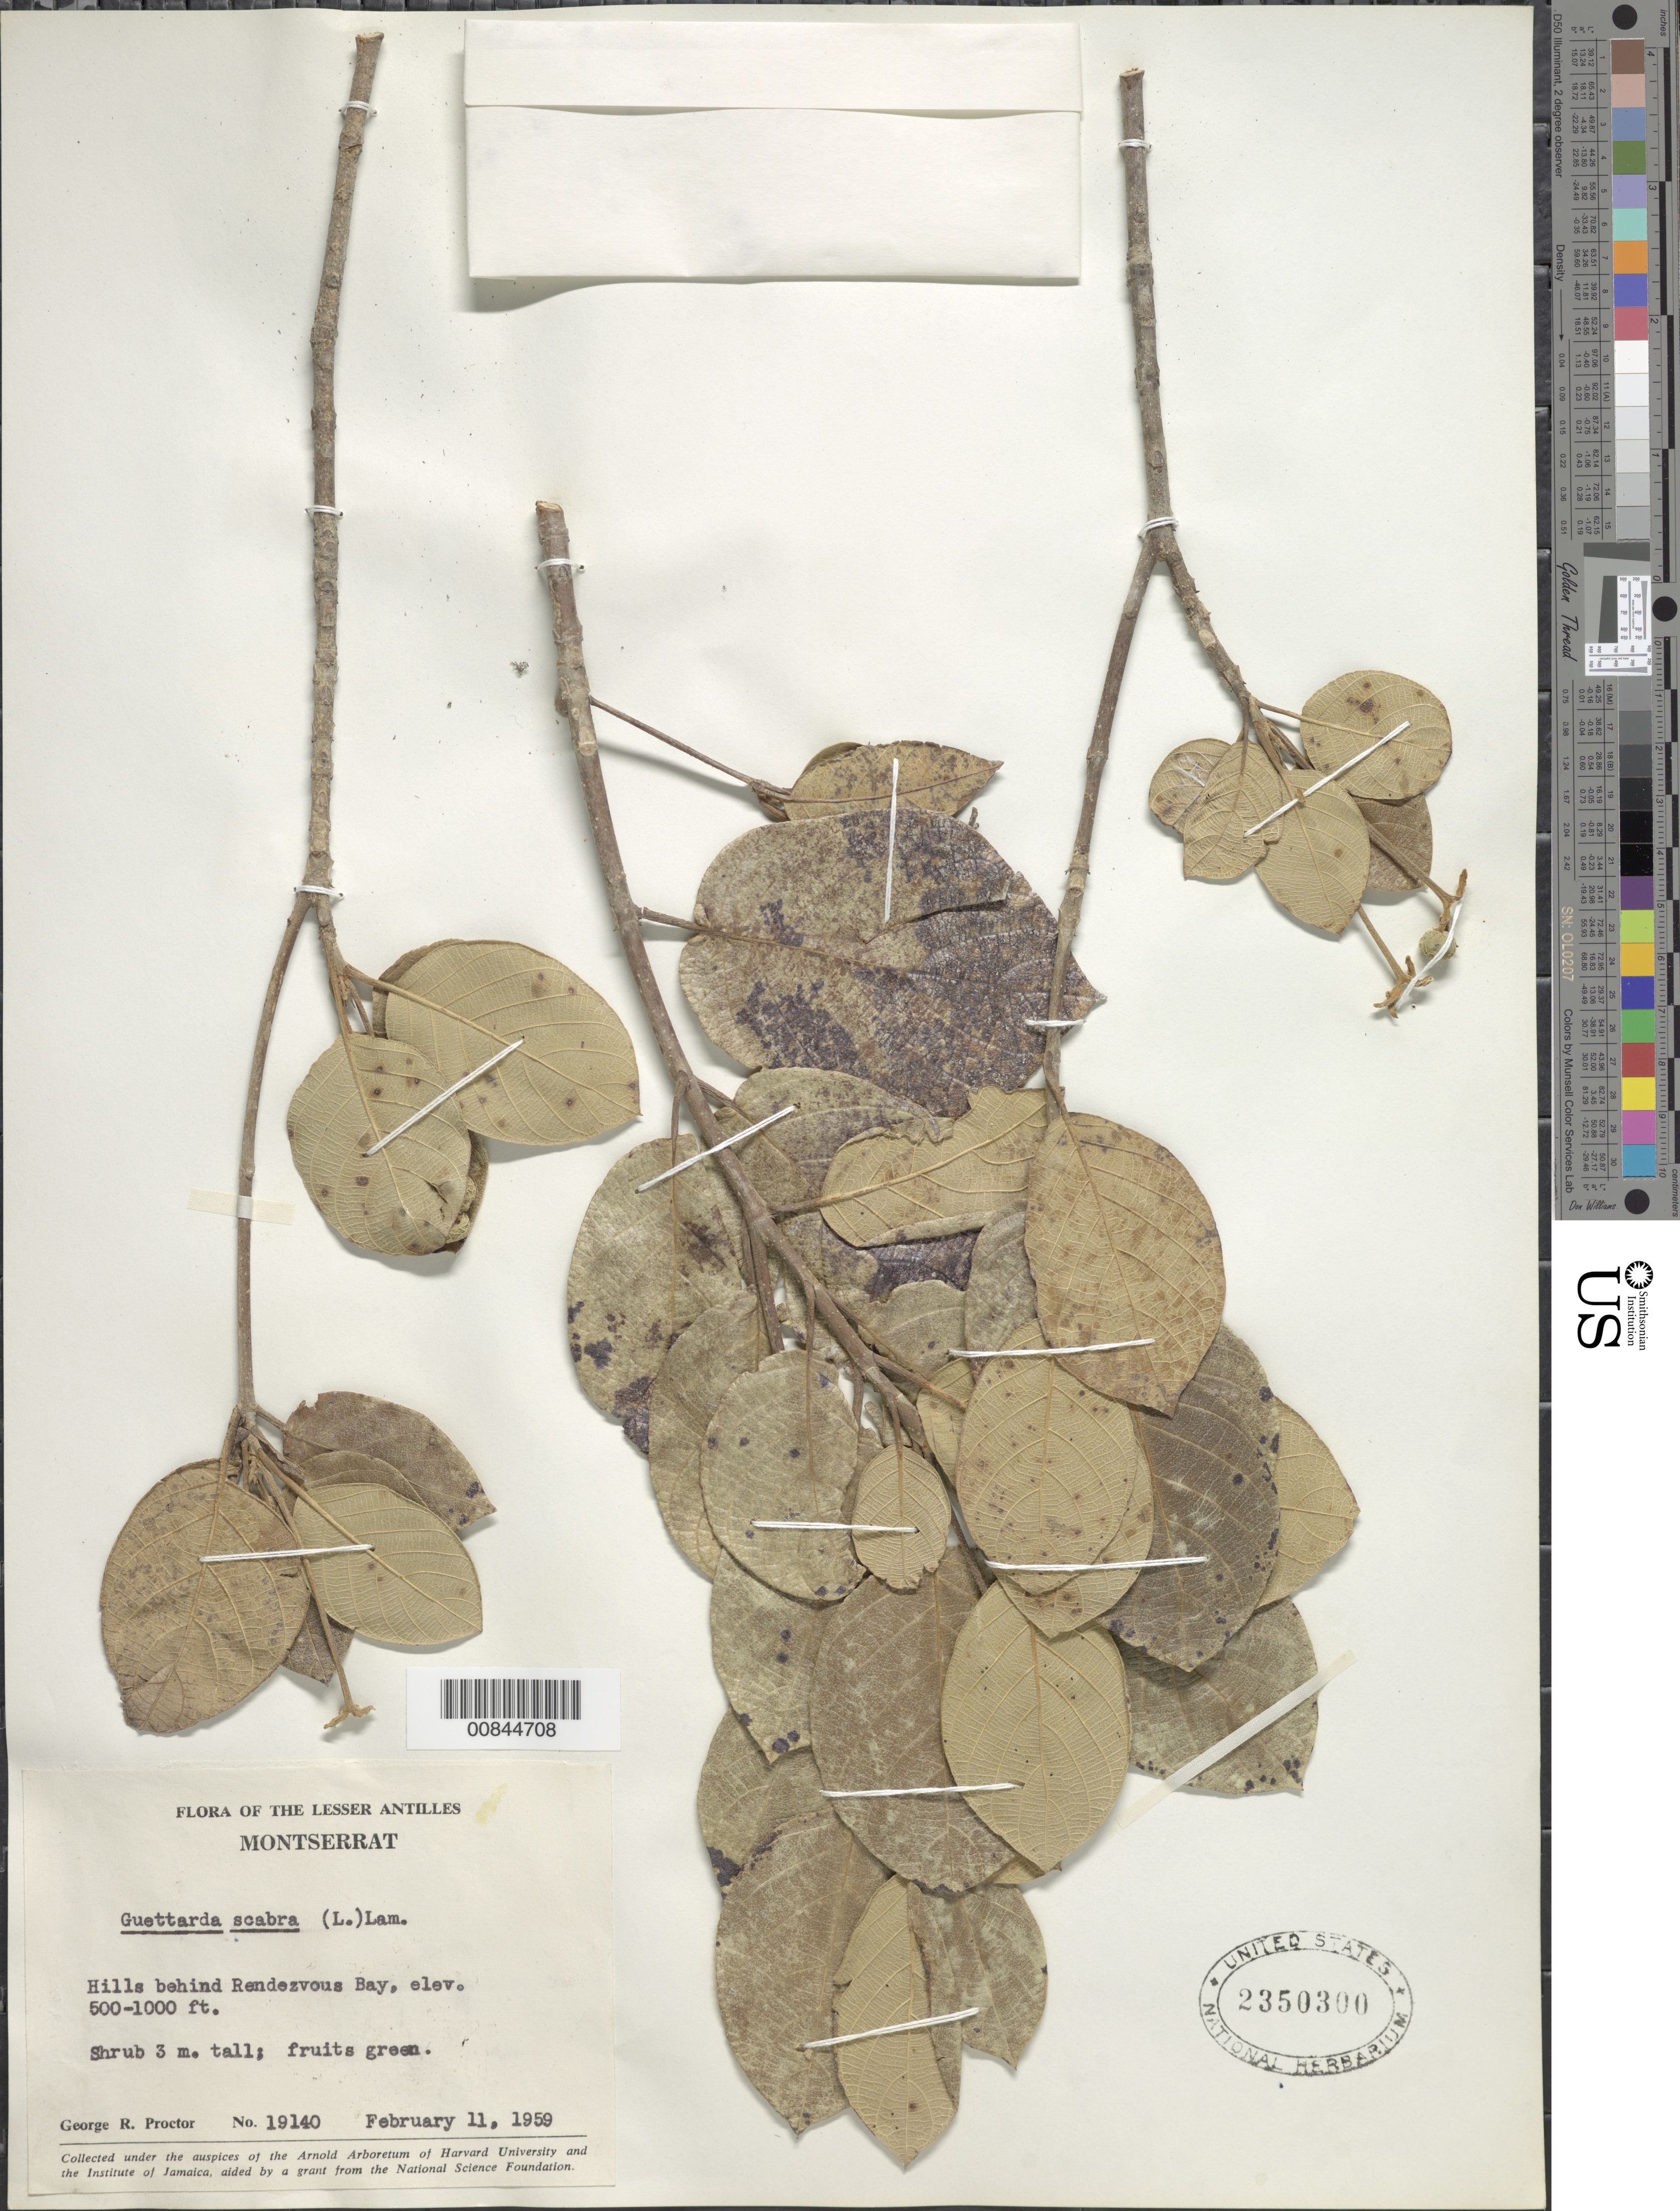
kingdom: Plantae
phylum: Tracheophyta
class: Magnoliopsida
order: Gentianales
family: Rubiaceae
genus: Guettarda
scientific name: Guettarda scabra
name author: (L.) Vent.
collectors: G. R. Proctor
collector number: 19140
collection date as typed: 11 Feb 1959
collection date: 1959-02-11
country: Montserrat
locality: Hills behind Rendezvous Bay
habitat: Hills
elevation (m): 152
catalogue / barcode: US 2350300